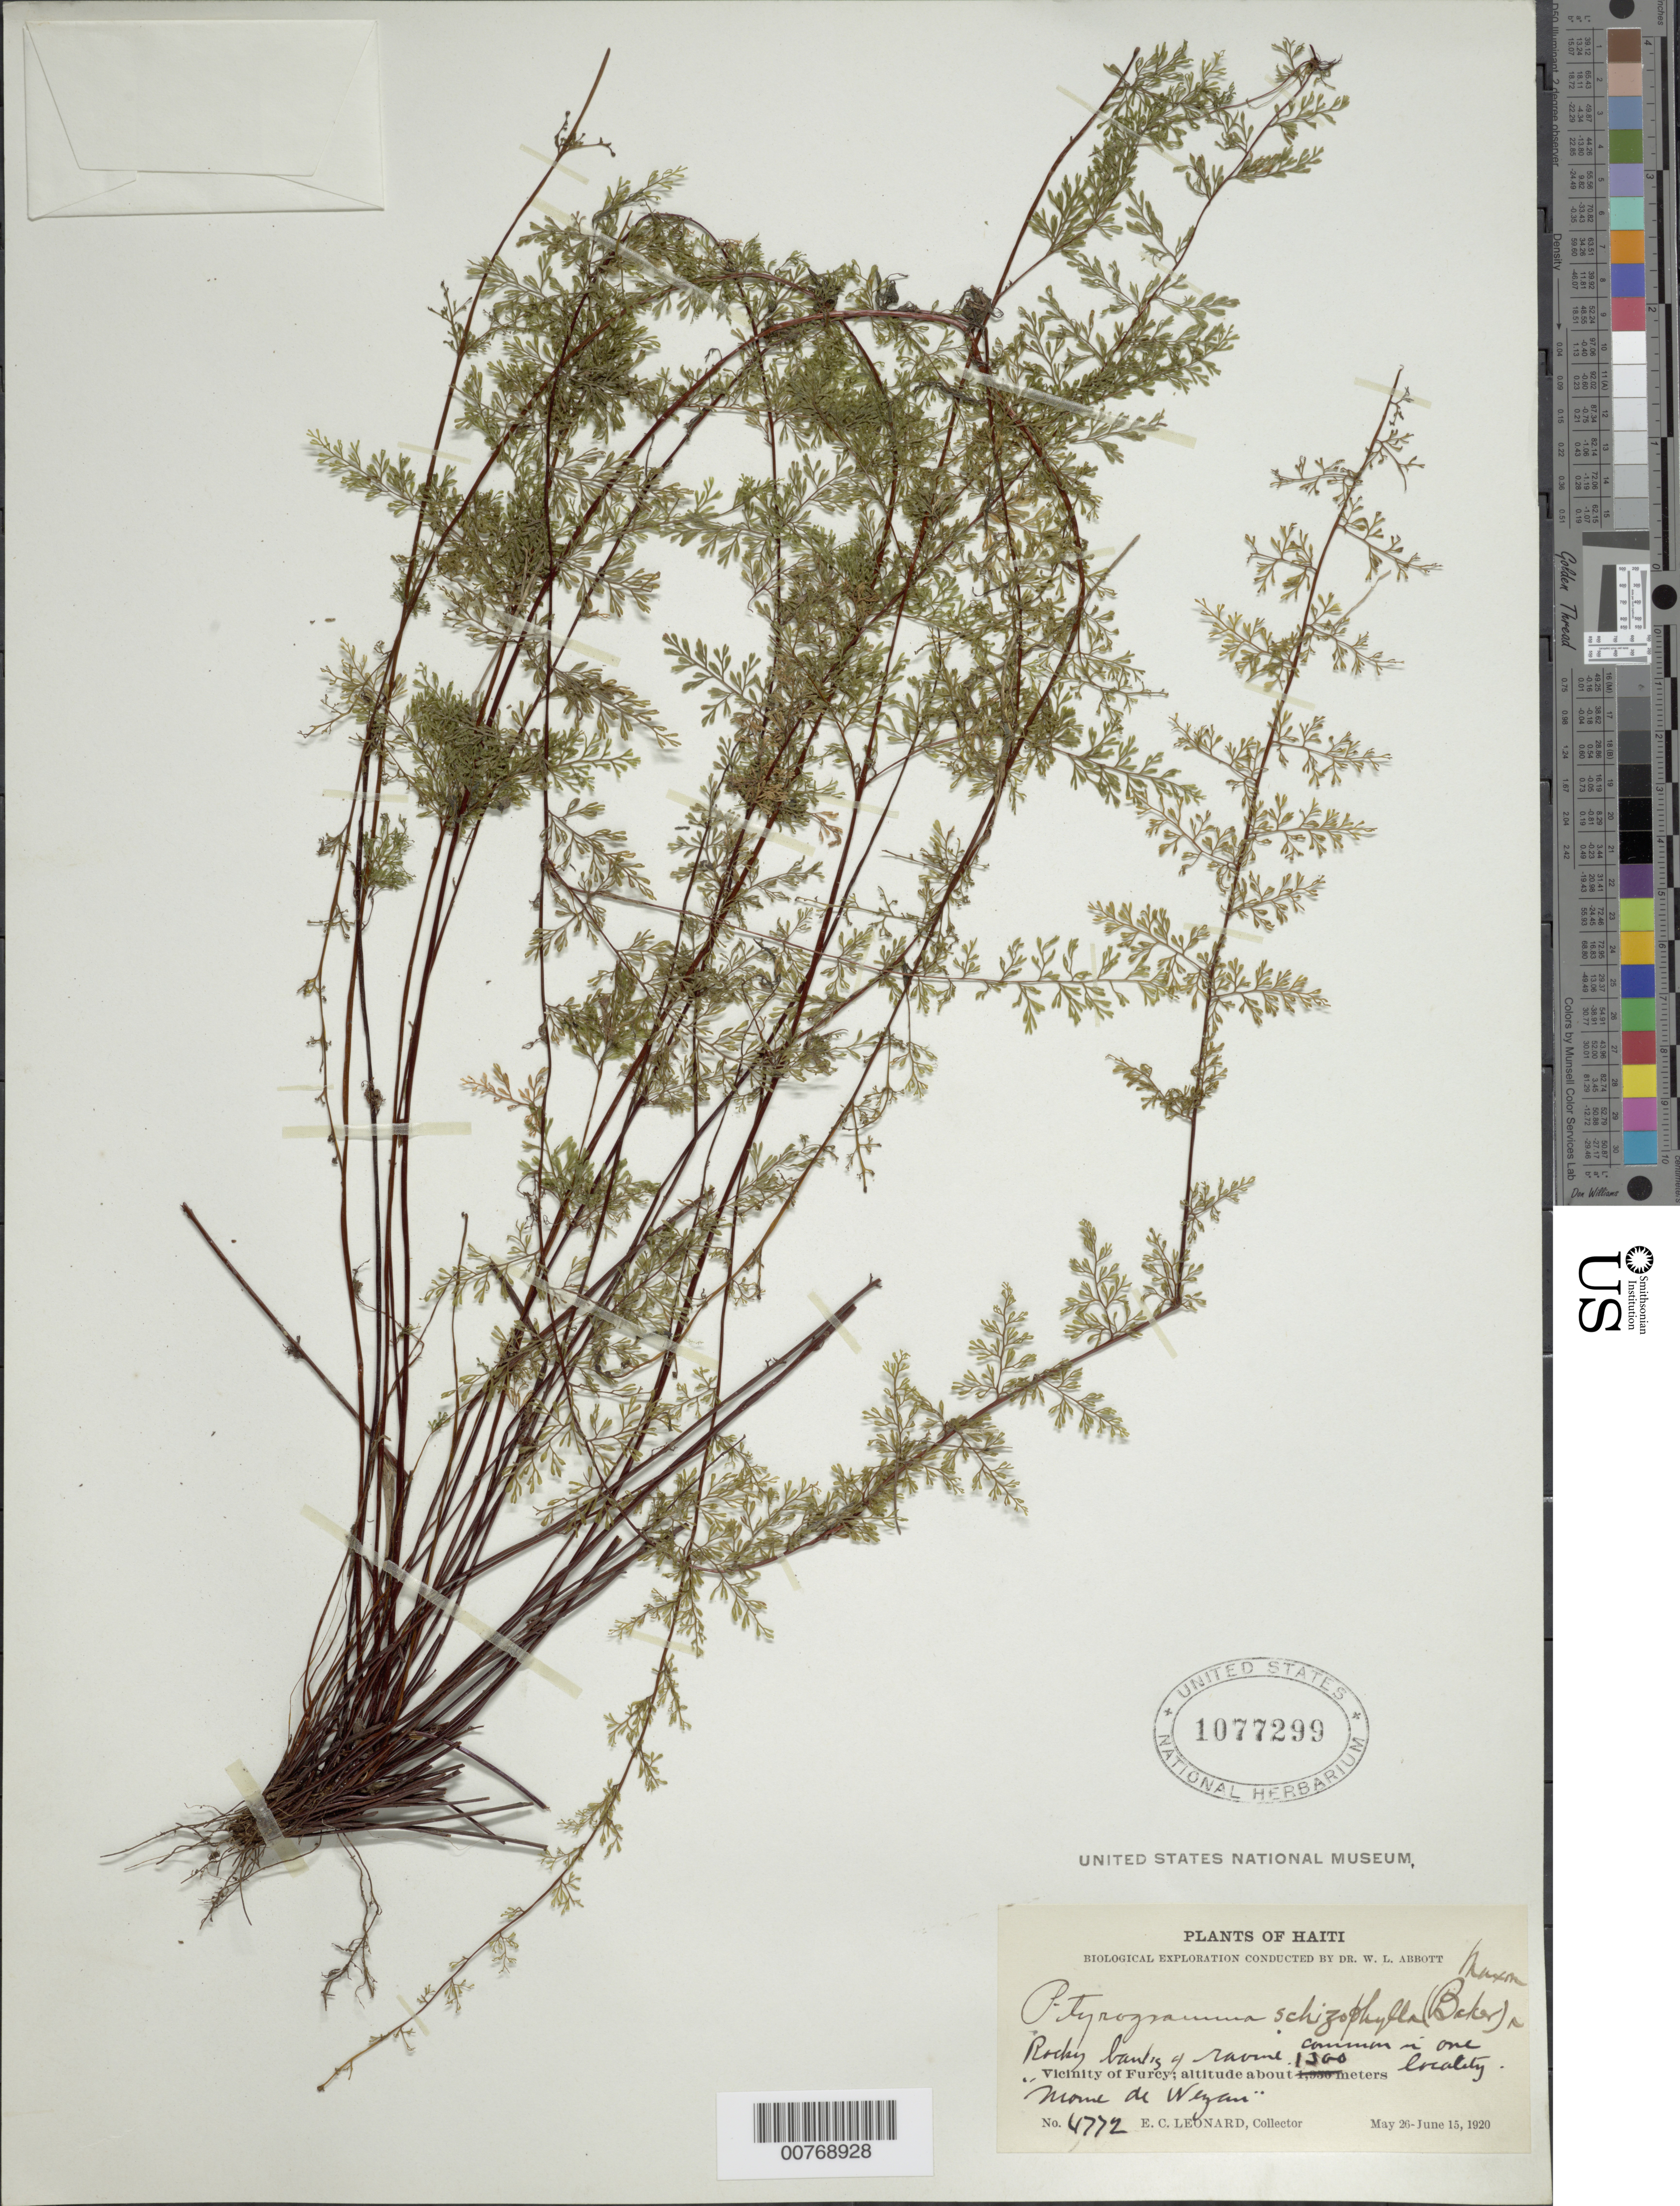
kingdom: Plantae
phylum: Tracheophyta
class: Polypodiopsida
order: Polypodiales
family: Pteridaceae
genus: Pityrogramma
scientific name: Pityrogramma schizophylla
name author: (Baker) Maxon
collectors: E. C. Leonard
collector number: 4772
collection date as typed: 26 May 1920 15 Jun 1920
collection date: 1920-05-26/1920-06-15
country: Haiti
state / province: Ouest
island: Hispaniola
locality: Vicinity of Furcy, Morne de Wezan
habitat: Rocky banks of ravine, common in one locality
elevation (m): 1300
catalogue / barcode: US 1077299